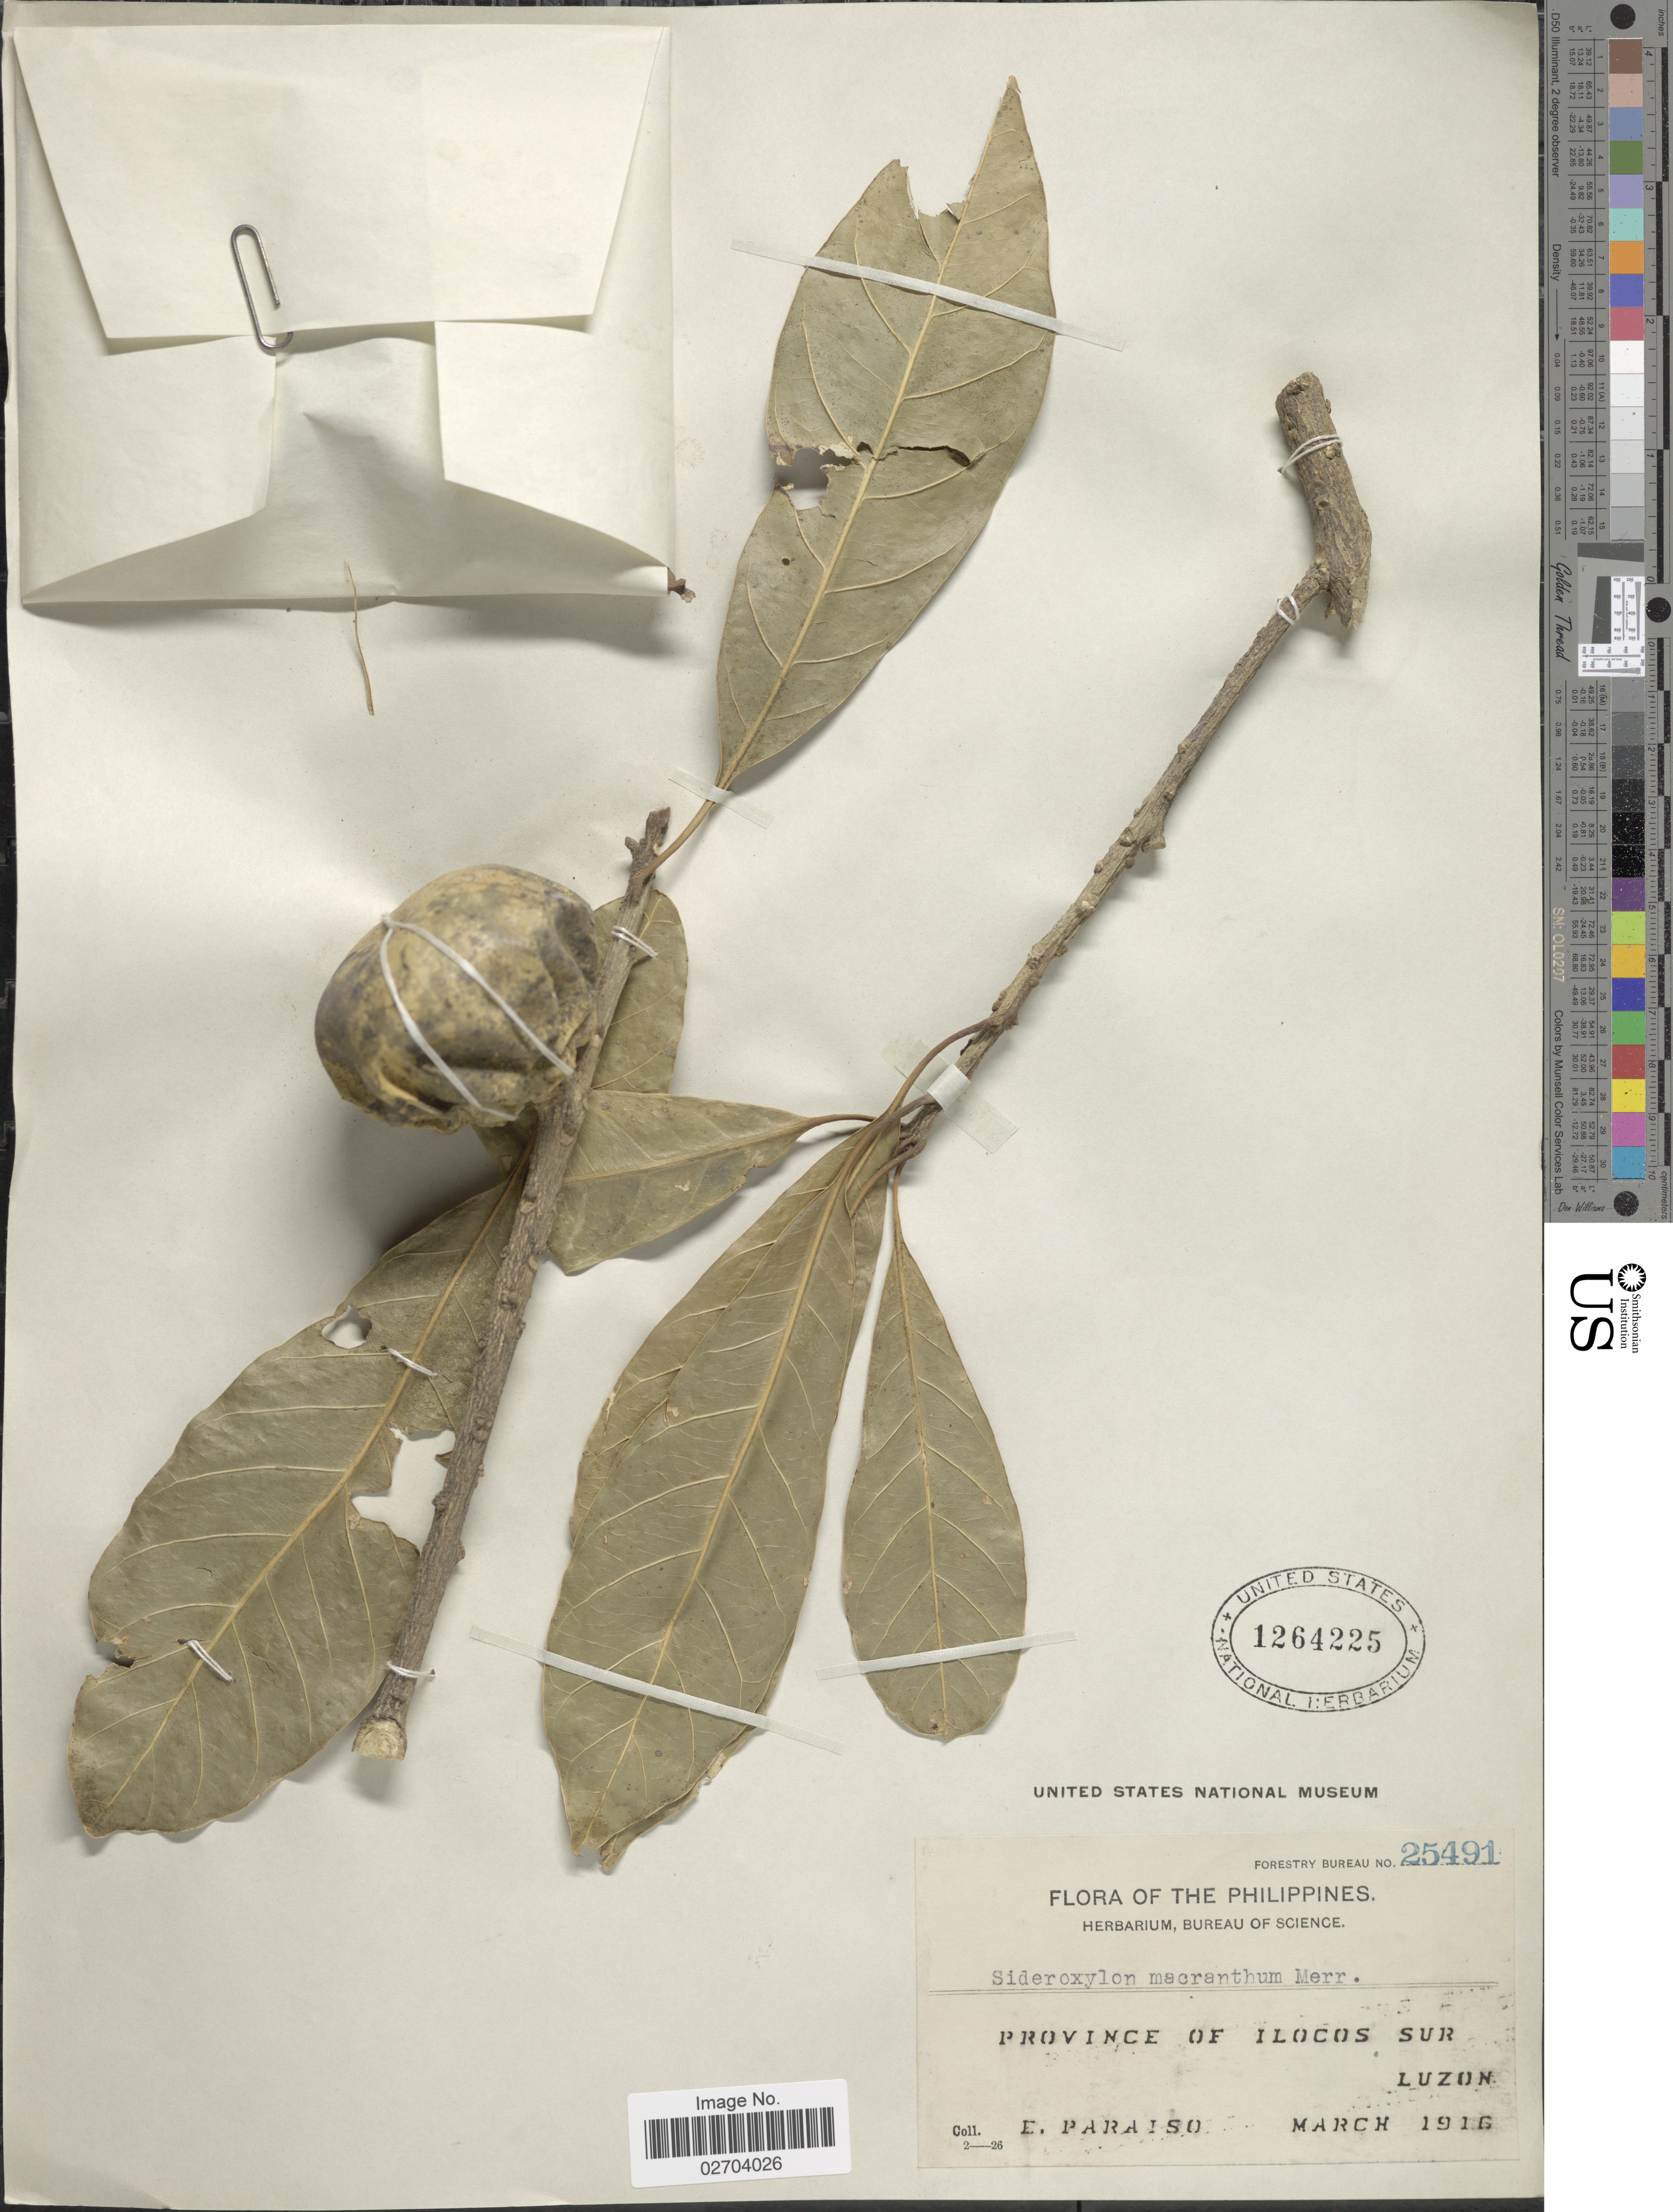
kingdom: Plantae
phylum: Tracheophyta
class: Magnoliopsida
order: Ericales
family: Sapotaceae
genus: Sideroxylon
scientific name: Sideroxylon macranthum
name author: Merr.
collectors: E. Paraiso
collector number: Forestry Bureau 25491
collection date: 1916-03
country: Philippines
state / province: Ilocos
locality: Province of Ilocos Sur, Luzon.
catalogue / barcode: US 1264225